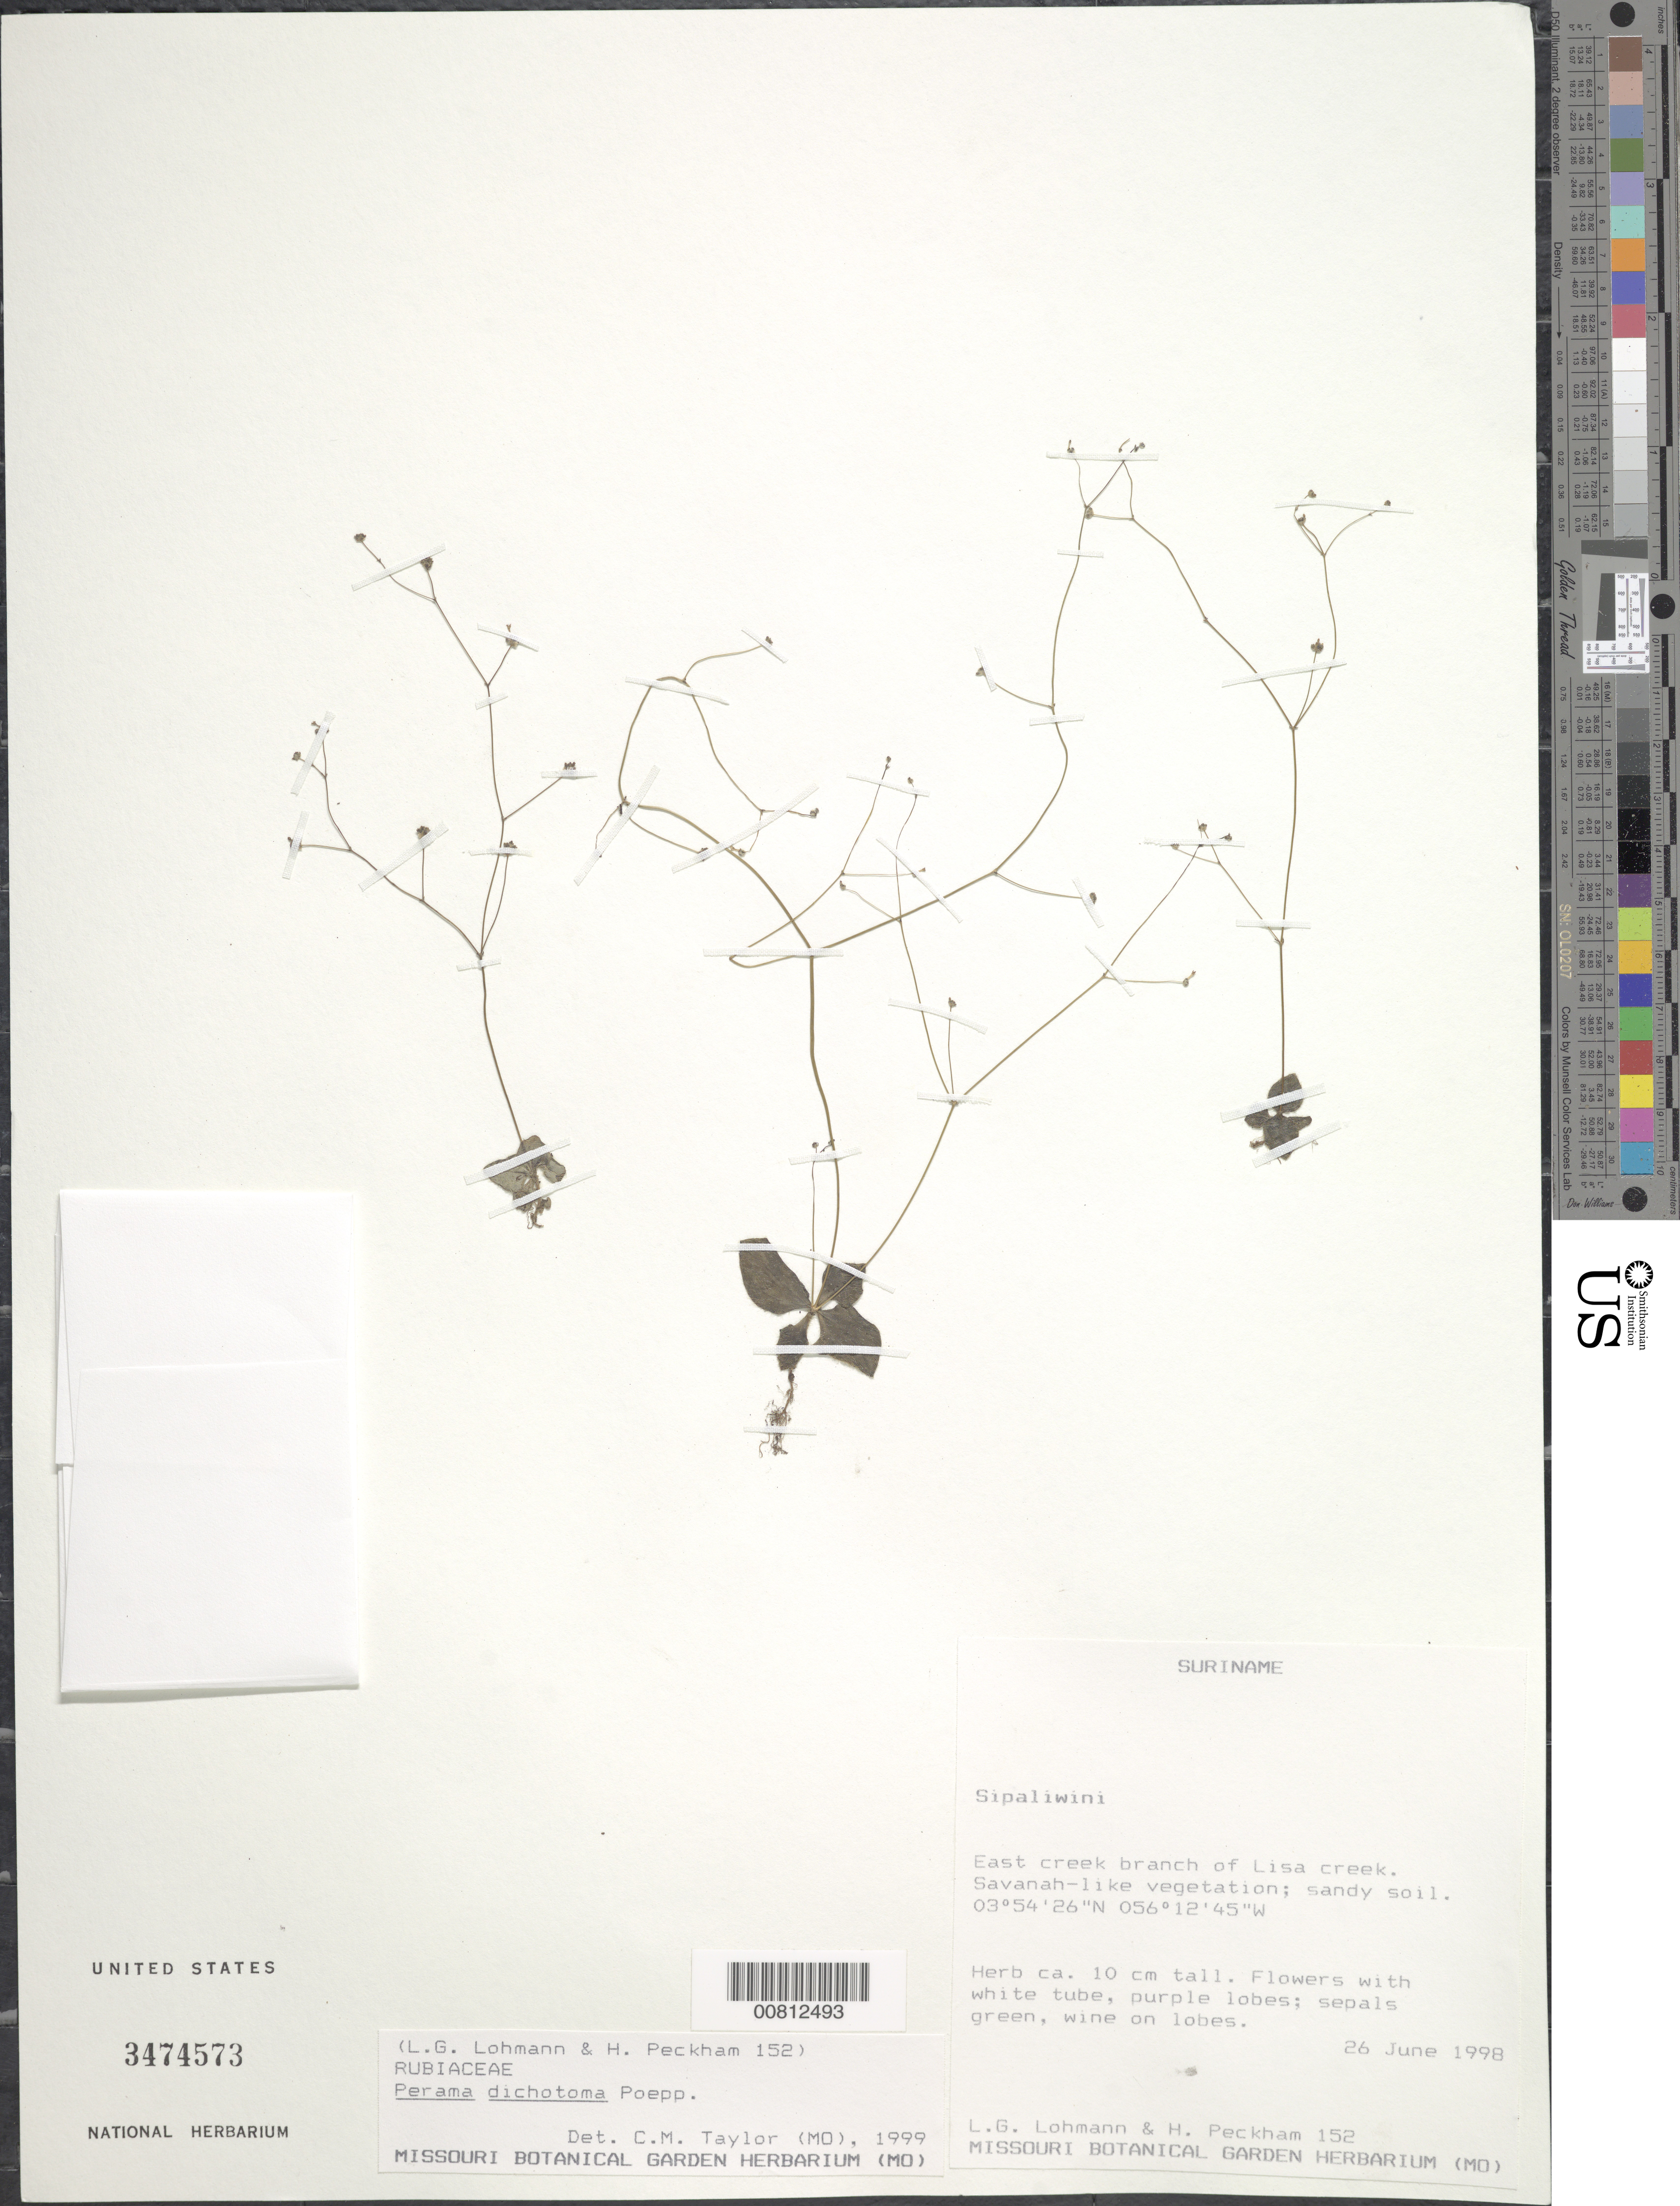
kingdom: Plantae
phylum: Tracheophyta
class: Magnoliopsida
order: Gentianales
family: Rubiaceae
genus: Perama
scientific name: Perama dichotoma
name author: Poepp.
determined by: Taylor, Charlotte M.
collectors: L. G. Lohmann & H. Peckham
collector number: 152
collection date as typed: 26-Jun-98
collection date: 1998-06-26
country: Suriname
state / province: Sipaliwini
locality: Lisa Creek, east creek branch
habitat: Savanna-like vegetation; sandy soil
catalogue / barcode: US 3474573